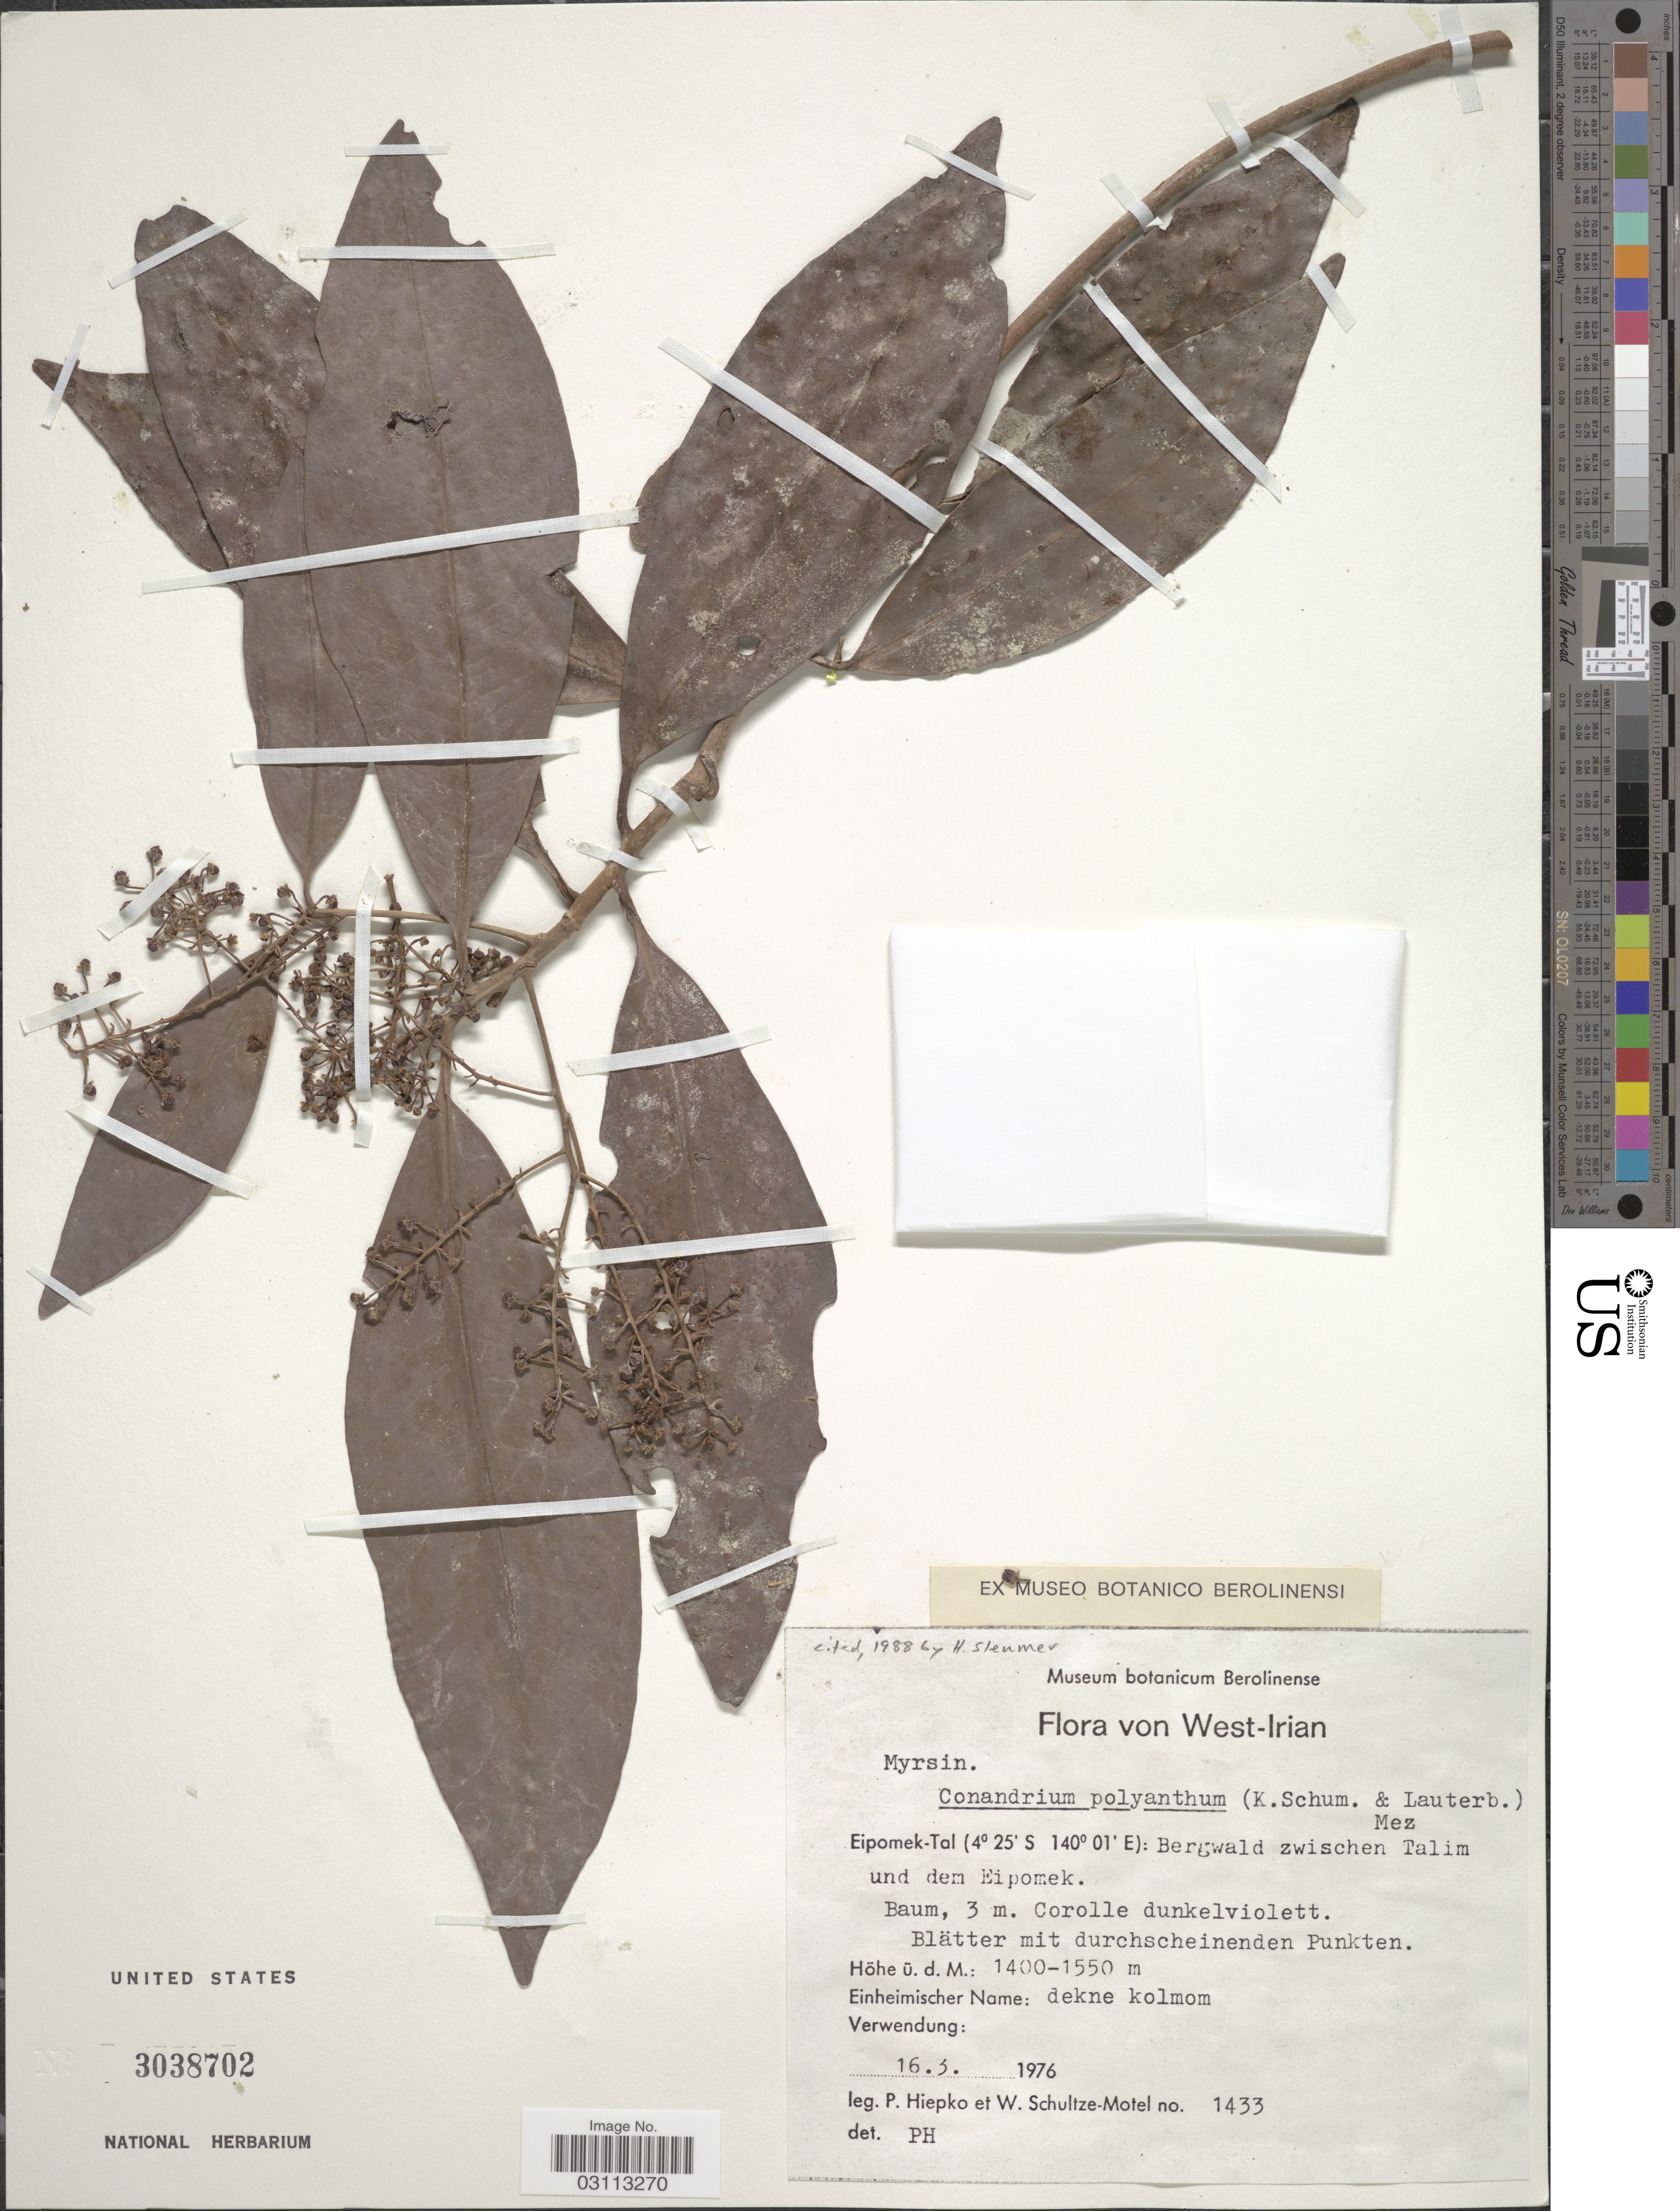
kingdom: Plantae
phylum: Tracheophyta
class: Magnoliopsida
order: Ericales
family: Primulaceae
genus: Conandrium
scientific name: Conandrium polyanthum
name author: (Lauterb. & K. Schum.) Mez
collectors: P. H. Hiepko & W. Schultze-Motel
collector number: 1433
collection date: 1976-03-16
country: Indonesia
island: New Guinea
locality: West-Irian. Eipomek-Tal: Bergwald zwischen Talim und dem Eipomek.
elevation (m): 1400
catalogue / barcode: US 3038702